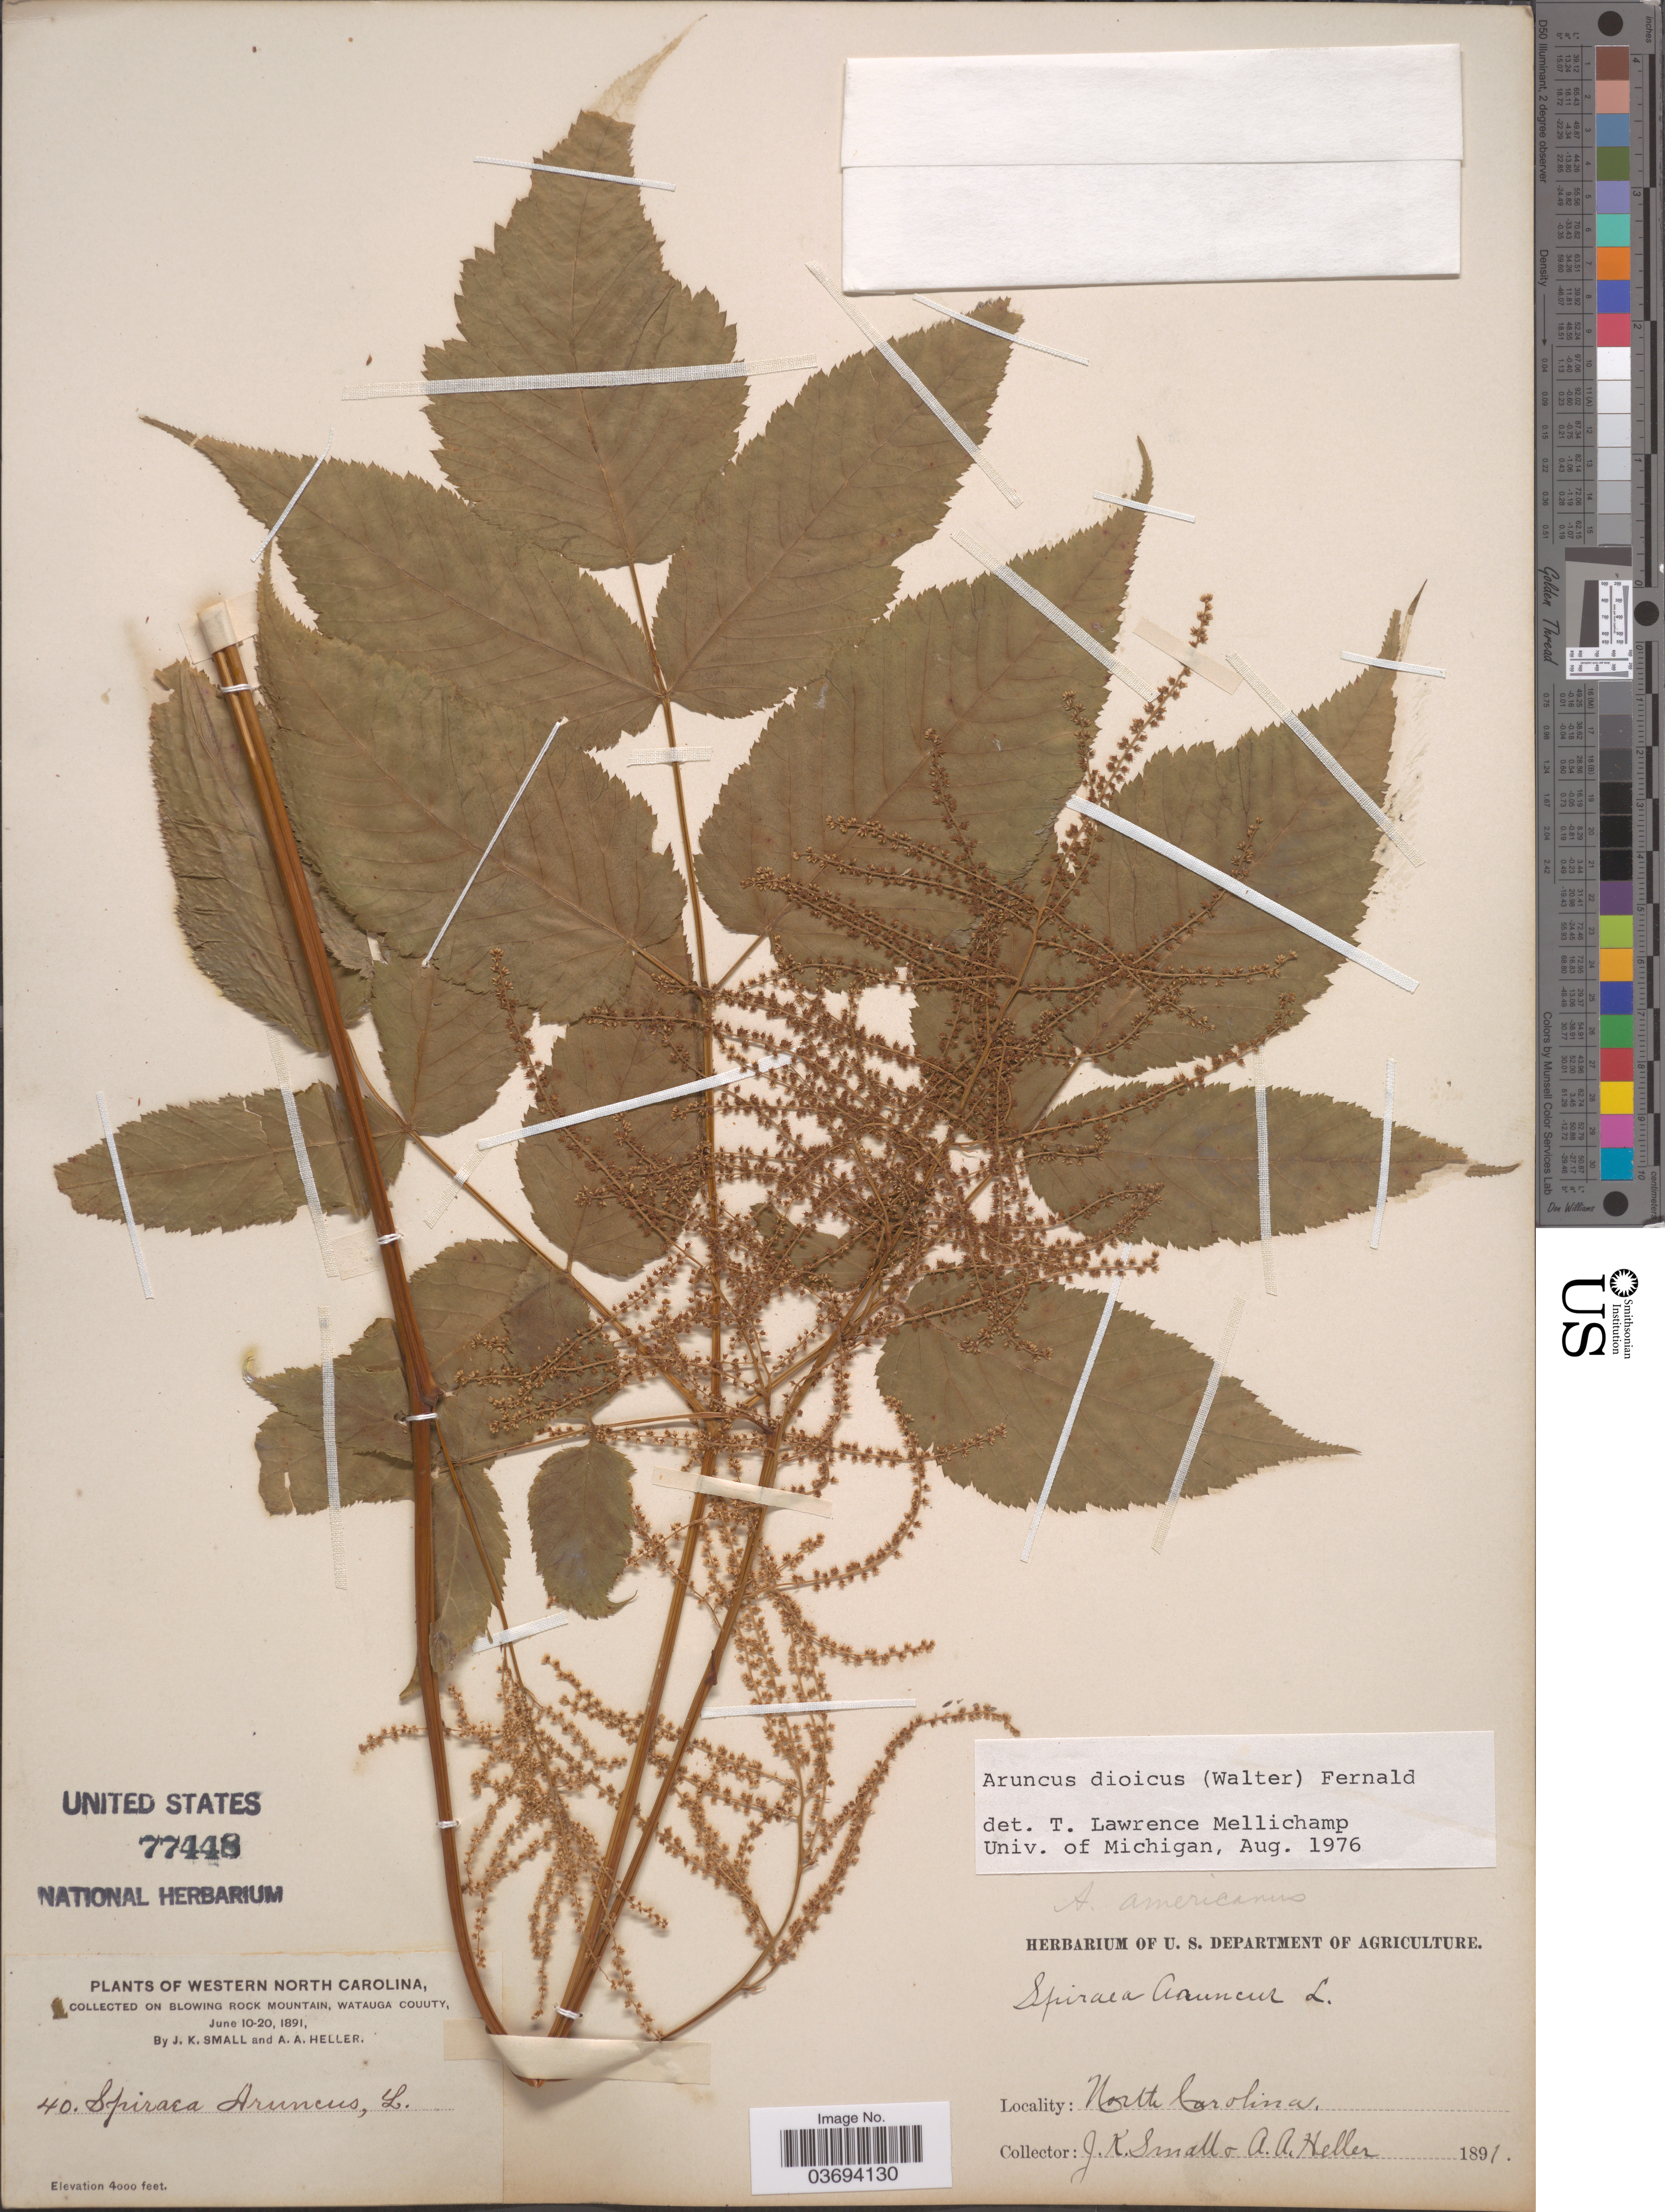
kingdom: Plantae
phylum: Tracheophyta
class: Magnoliopsida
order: Rosales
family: Rosaceae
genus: Aruncus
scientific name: Aruncus dioicus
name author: (Walter) Fernald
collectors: J. K. Small & A. A. Heller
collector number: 40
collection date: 1891-06-10/1891-06-20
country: United States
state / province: North Carolina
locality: Western North Carolina, Blowing Rock Mountain, Watauga Couuty.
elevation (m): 1219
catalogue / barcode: US 77448